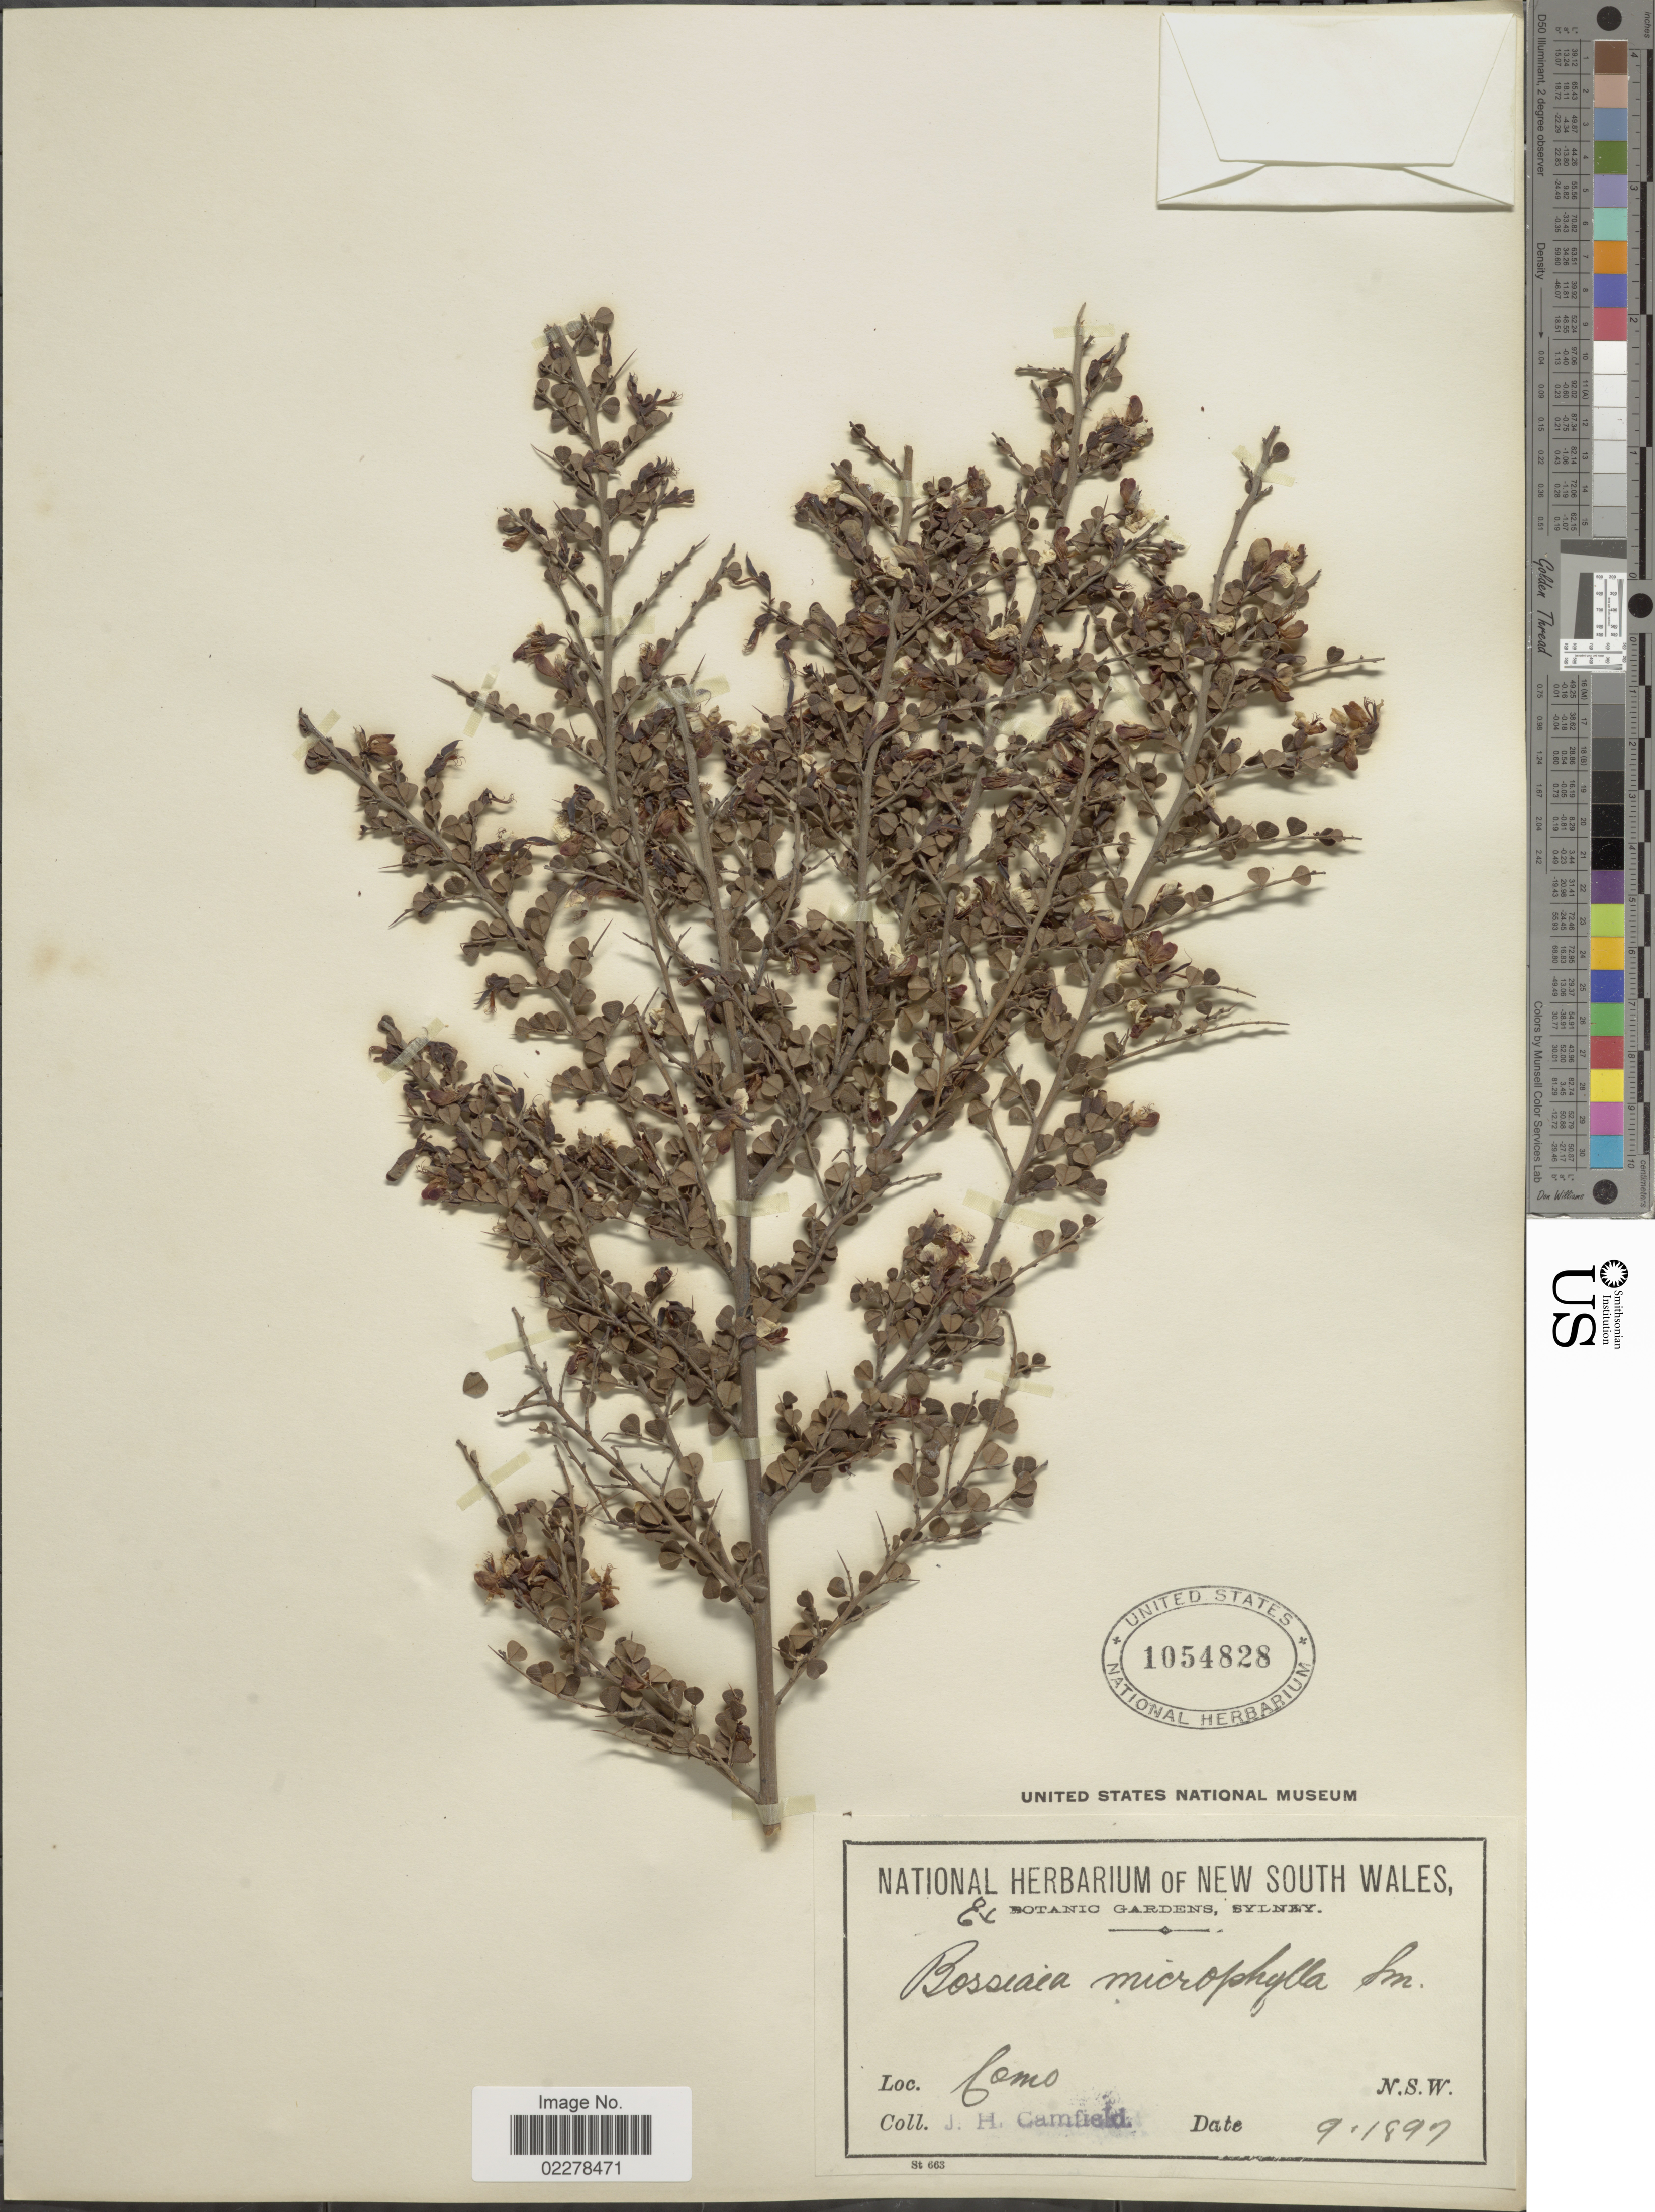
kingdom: Plantae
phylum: Tracheophyta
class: Magnoliopsida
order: Fabales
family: Fabaceae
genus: Bossiaea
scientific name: Bossiaea microphylla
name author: (Sims) Sm.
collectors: J. Camfield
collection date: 1899-09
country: Australia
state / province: New South Wales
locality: Coms. N.S.W.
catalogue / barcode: US 1054828